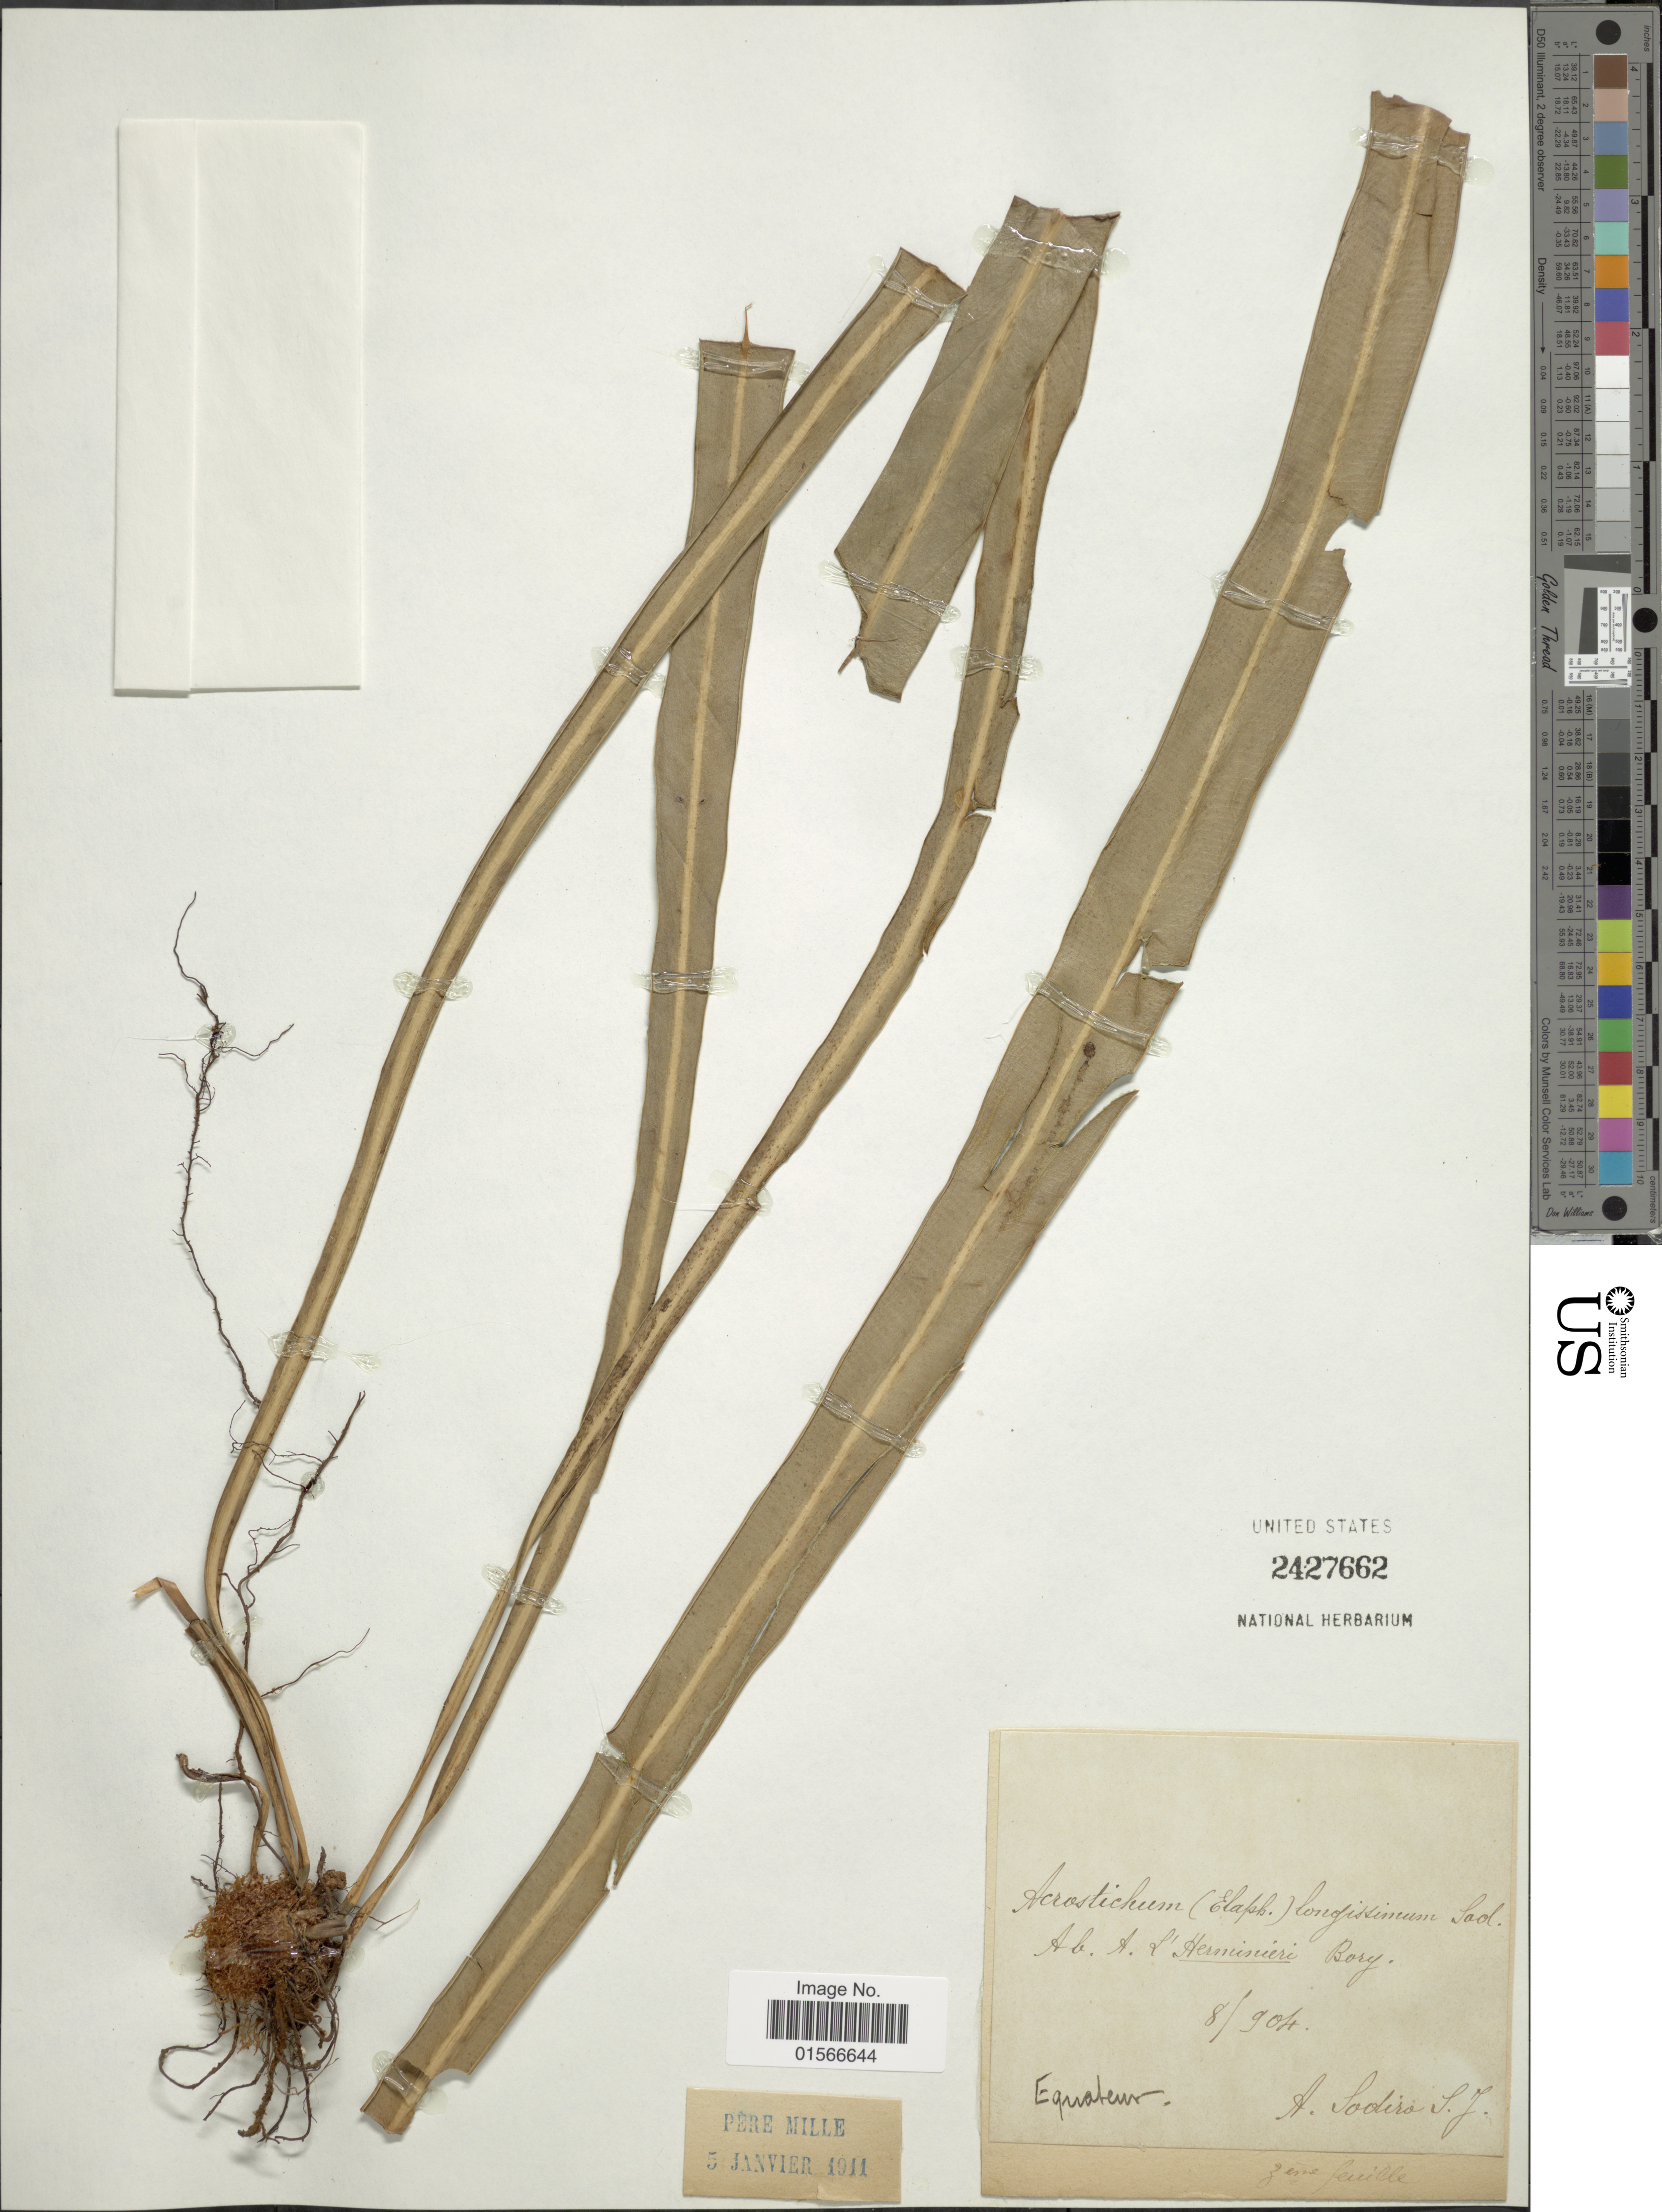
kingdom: Plantae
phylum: Tracheophyta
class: Polypodiopsida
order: Polypodiales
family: Dryopteridaceae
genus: Elaphoglossum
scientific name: Elaphoglossum herminieri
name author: (Bory & Fée) T. Moore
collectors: A. Sodiro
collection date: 1904-08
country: Ecuador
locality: Equateur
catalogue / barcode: US 2427662